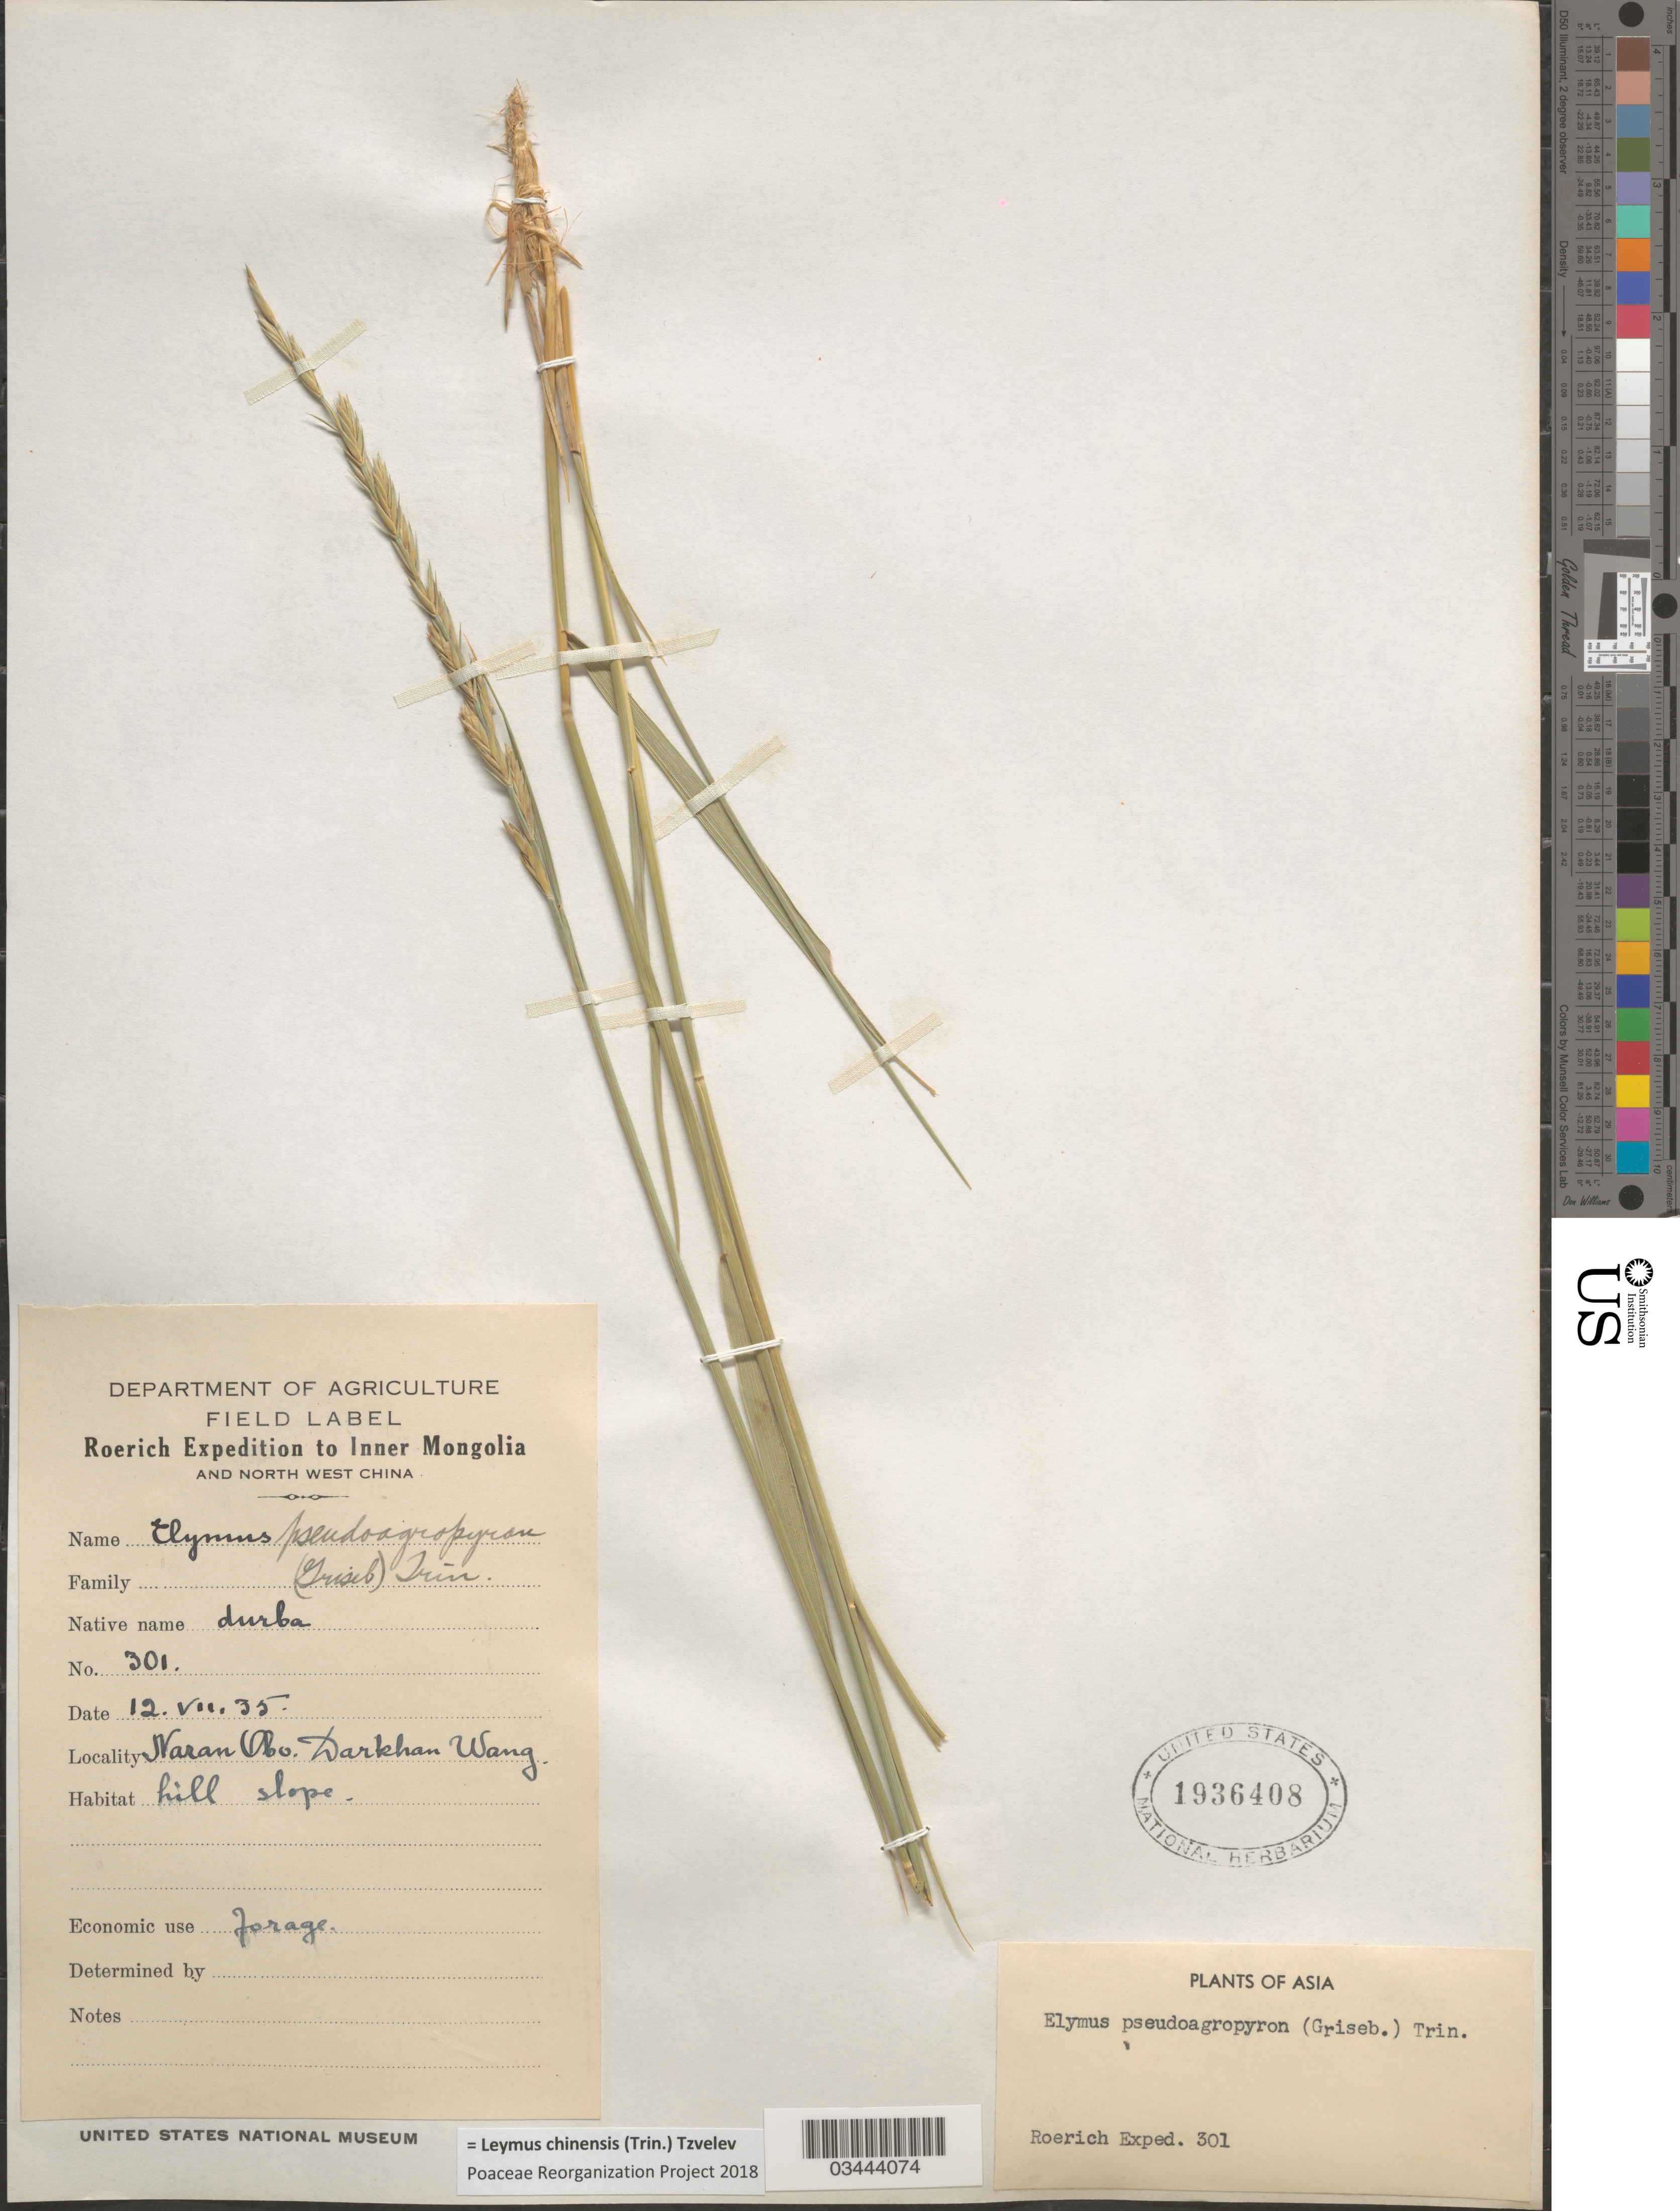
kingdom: Plantae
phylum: Tracheophyta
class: Liliopsida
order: Poales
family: Poaceae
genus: Leymus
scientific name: Leymus chinensis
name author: (Trin.) Tzvelev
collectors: Roerich Expedition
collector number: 301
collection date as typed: Transcribed d/m/y: 12/7/35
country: China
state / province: Nei Monggol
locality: To Inner Mongolia and North West China. Naran Obo. Darkhan Wang. Hill slope.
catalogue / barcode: US 1936408